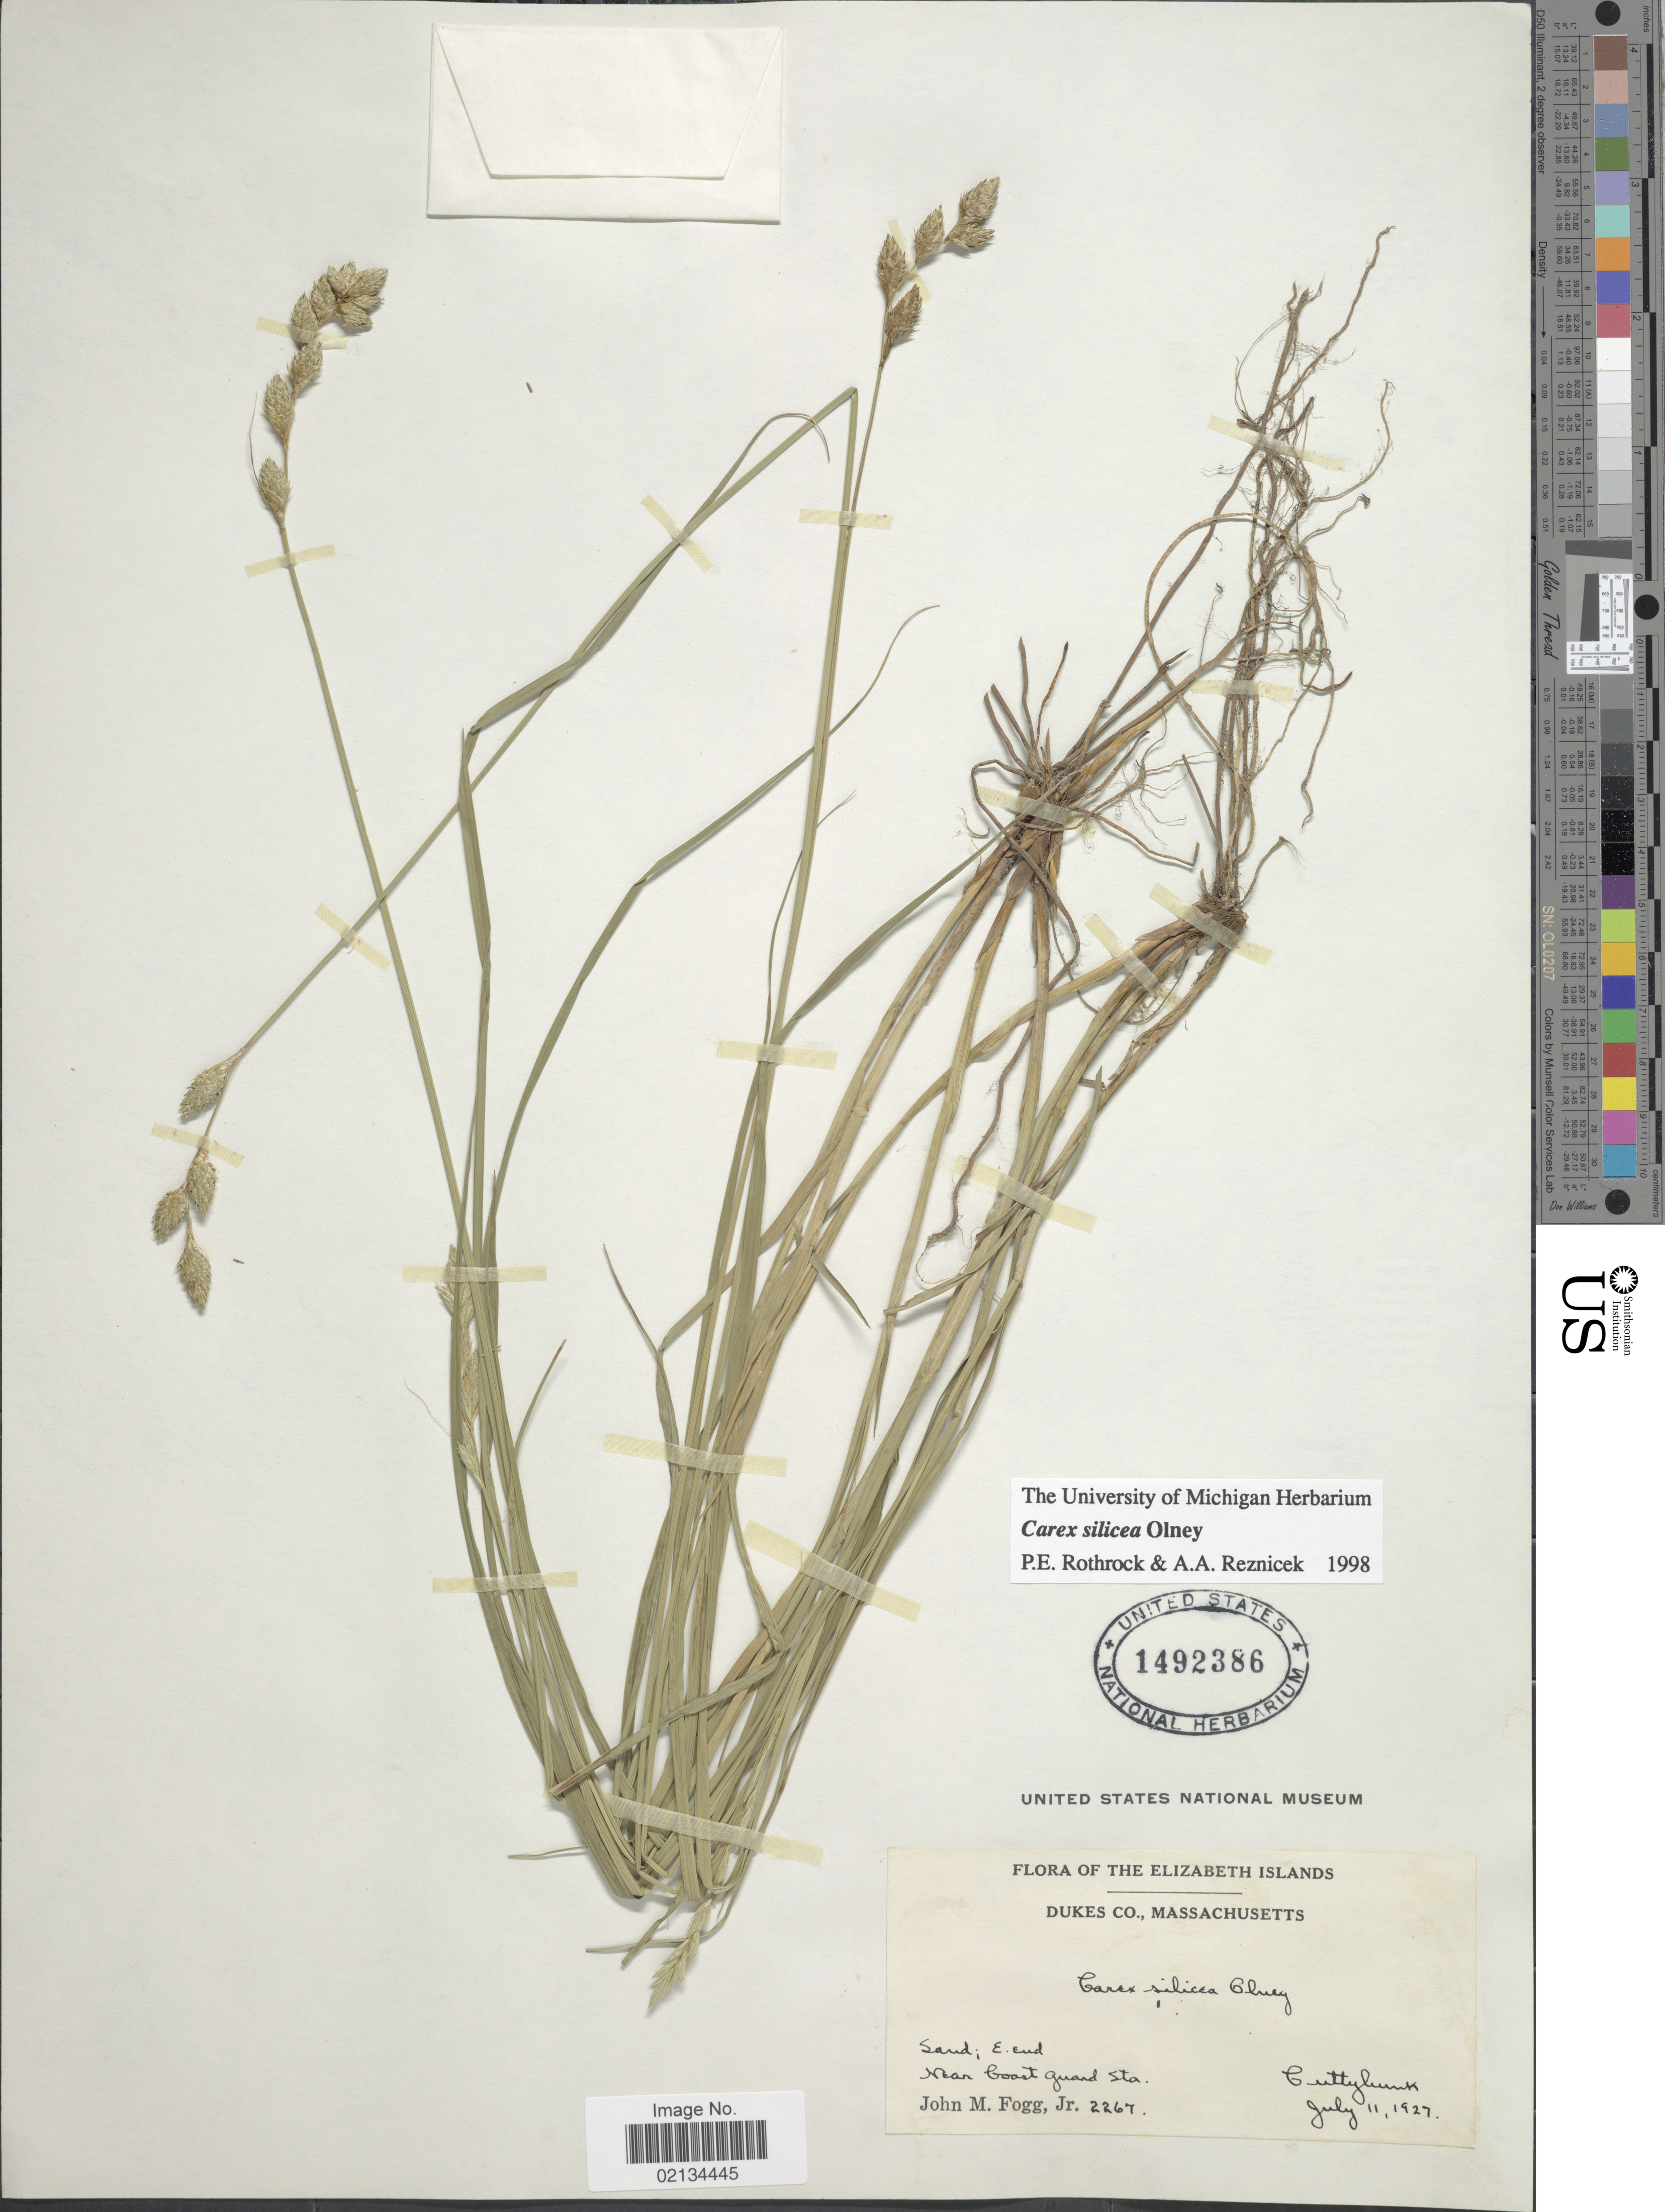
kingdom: Plantae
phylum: Tracheophyta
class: Liliopsida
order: Poales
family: Cyperaceae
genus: Carex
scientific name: Carex silicea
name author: Olney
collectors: J. Fogg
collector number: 2267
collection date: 1927-07-11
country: United States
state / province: Massachusetts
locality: The Elizabeth Islands, Dukes Co., sand; E. end, Near Coast Guard Sta. Cuttyhunk.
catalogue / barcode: US 1492386